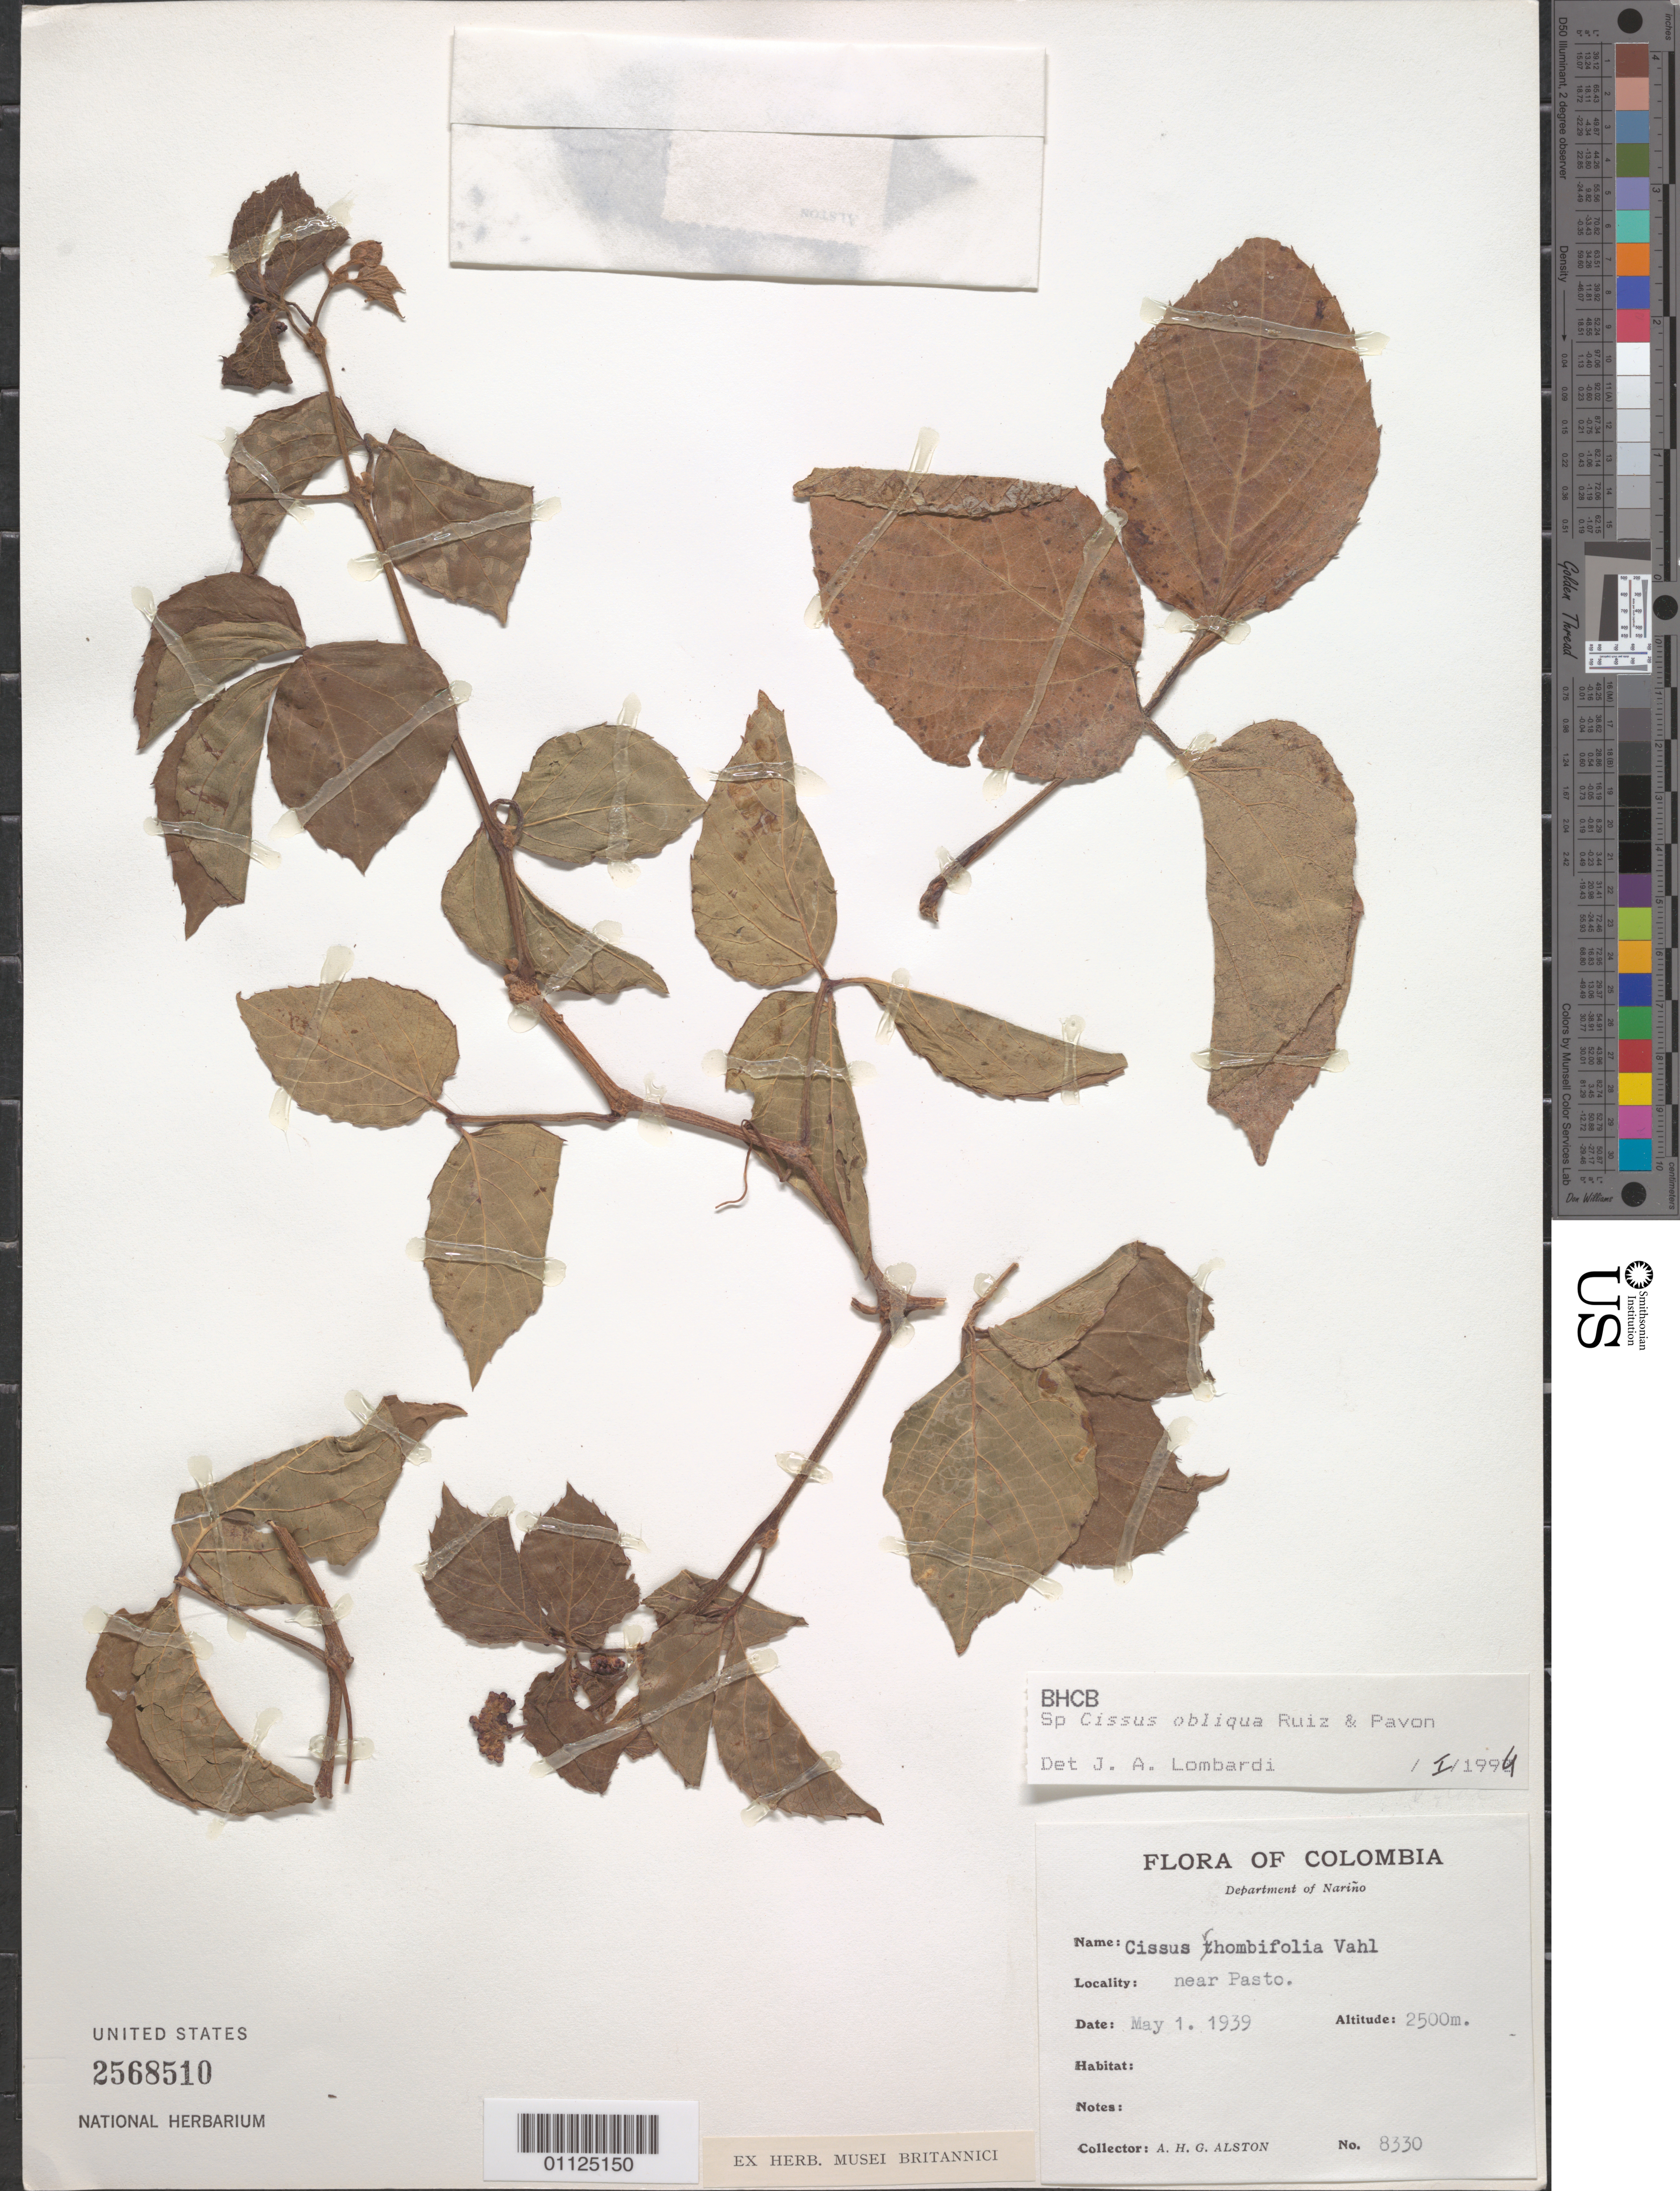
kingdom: Plantae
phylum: Tracheophyta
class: Magnoliopsida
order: Vitales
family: Vitaceae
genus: Cissus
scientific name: Cissus obliqua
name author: Ruiz & Pav.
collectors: A. H. Alston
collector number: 8330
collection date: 1939-05-01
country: Colombia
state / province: Nariño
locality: Near Pasto.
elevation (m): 2500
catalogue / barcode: US 2568510